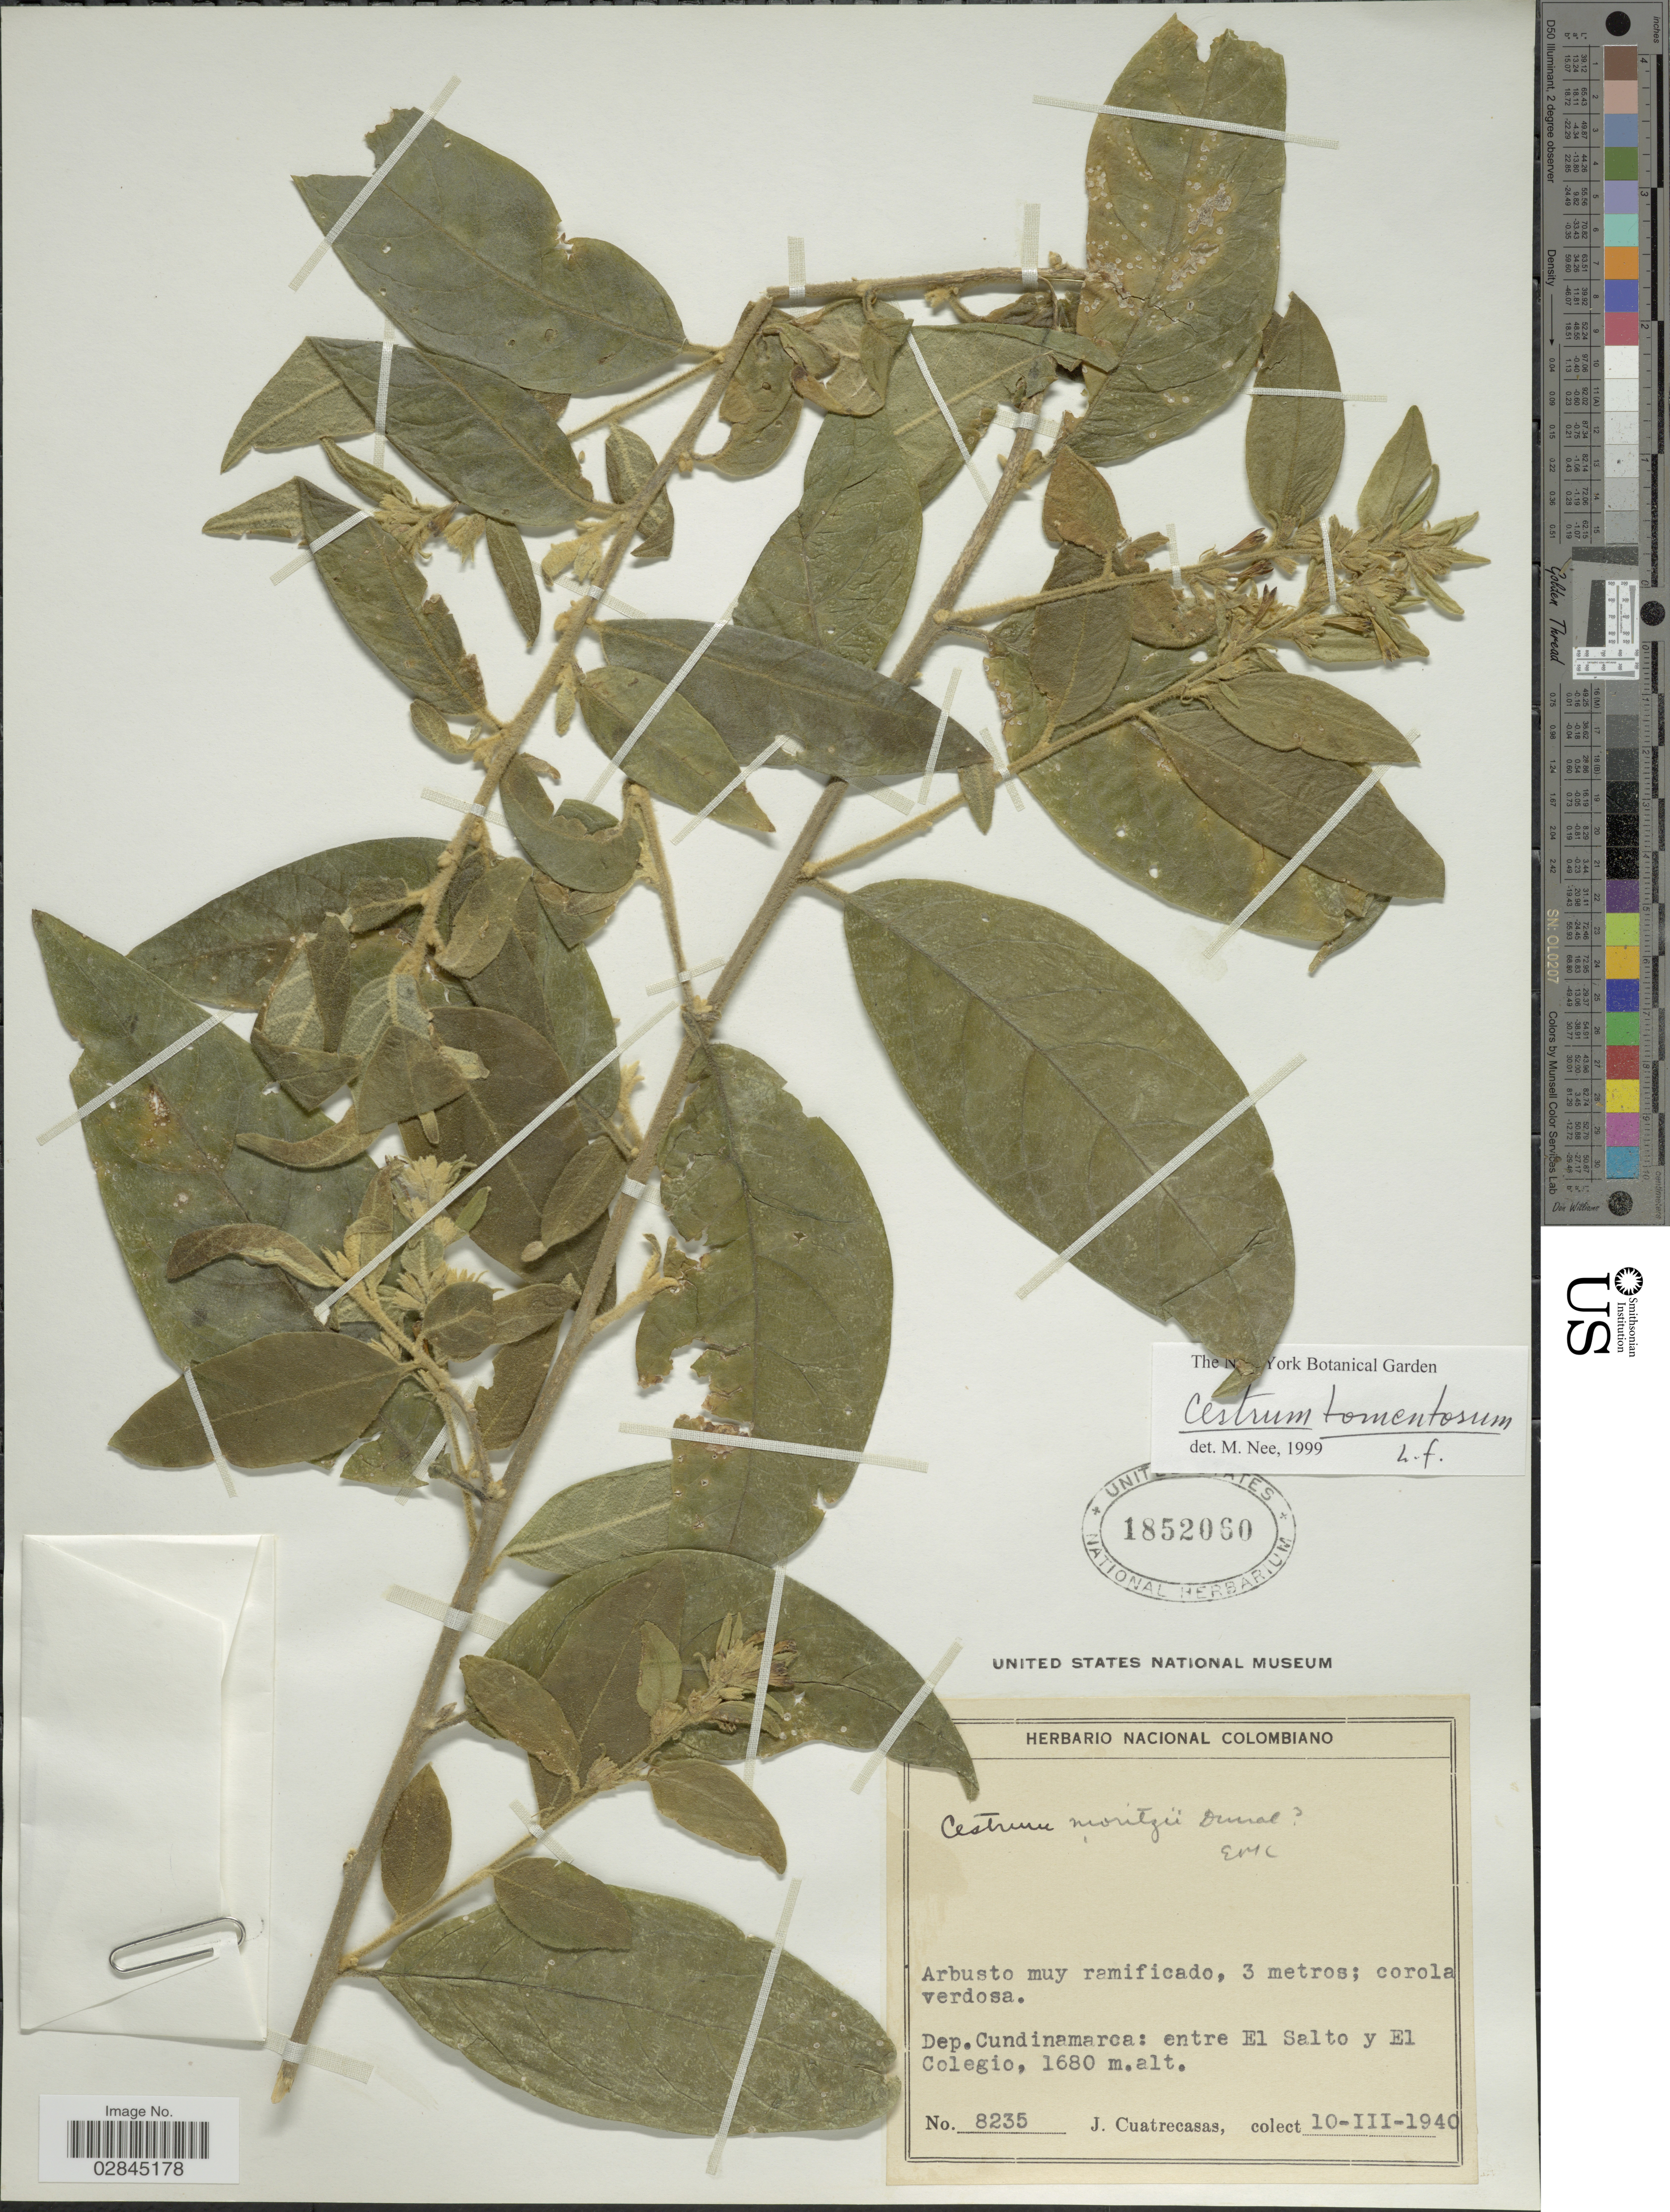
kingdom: Plantae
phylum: Tracheophyta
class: Magnoliopsida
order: Solanales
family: Solanaceae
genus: Cestrum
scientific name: Cestrum tomentosum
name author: L. f.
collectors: J. Cuatrecasas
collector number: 8235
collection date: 1940-03-10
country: Colombia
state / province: Cundinamarca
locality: Dept. Cundinamarca: entre El Salto y El Colegio.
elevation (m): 1680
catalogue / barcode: US 1852060